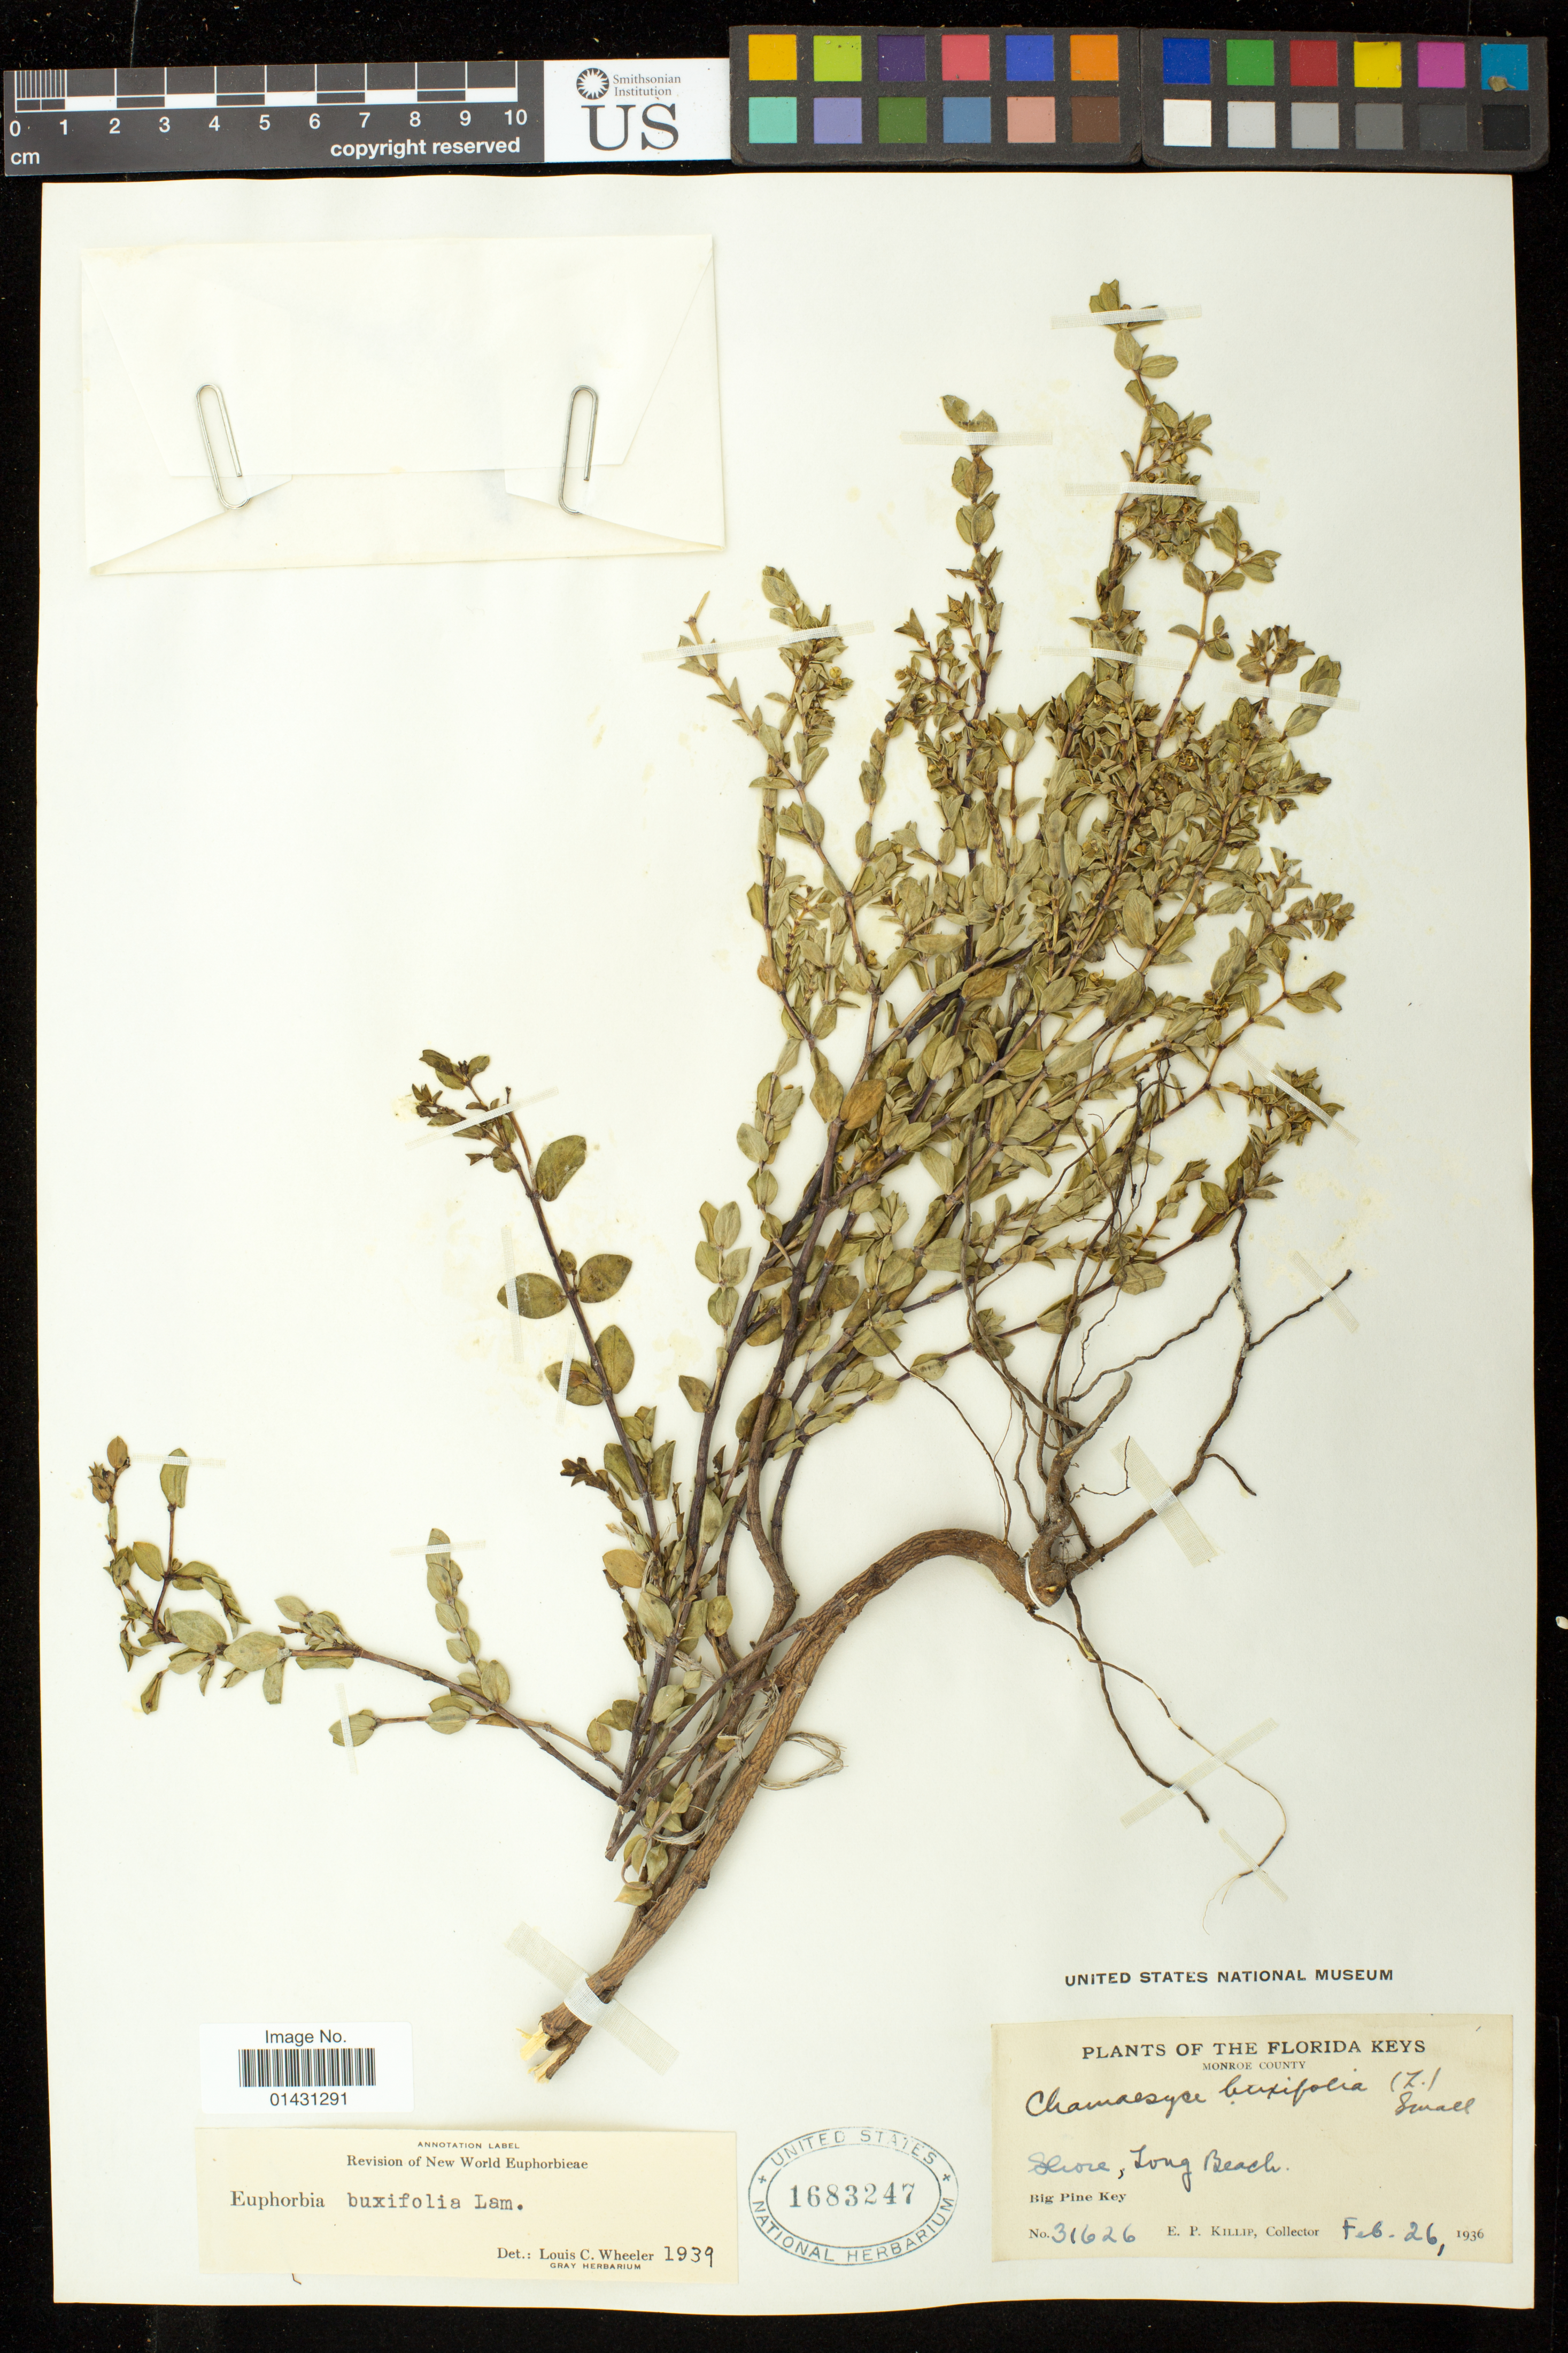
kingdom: Plantae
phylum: Tracheophyta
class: Magnoliopsida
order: Malpighiales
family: Euphorbiaceae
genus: Euphorbia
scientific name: Euphorbia mesembryanthemifolia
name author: Jacq.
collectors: E. P. Killip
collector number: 31626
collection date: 1936-02-26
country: United States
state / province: Florida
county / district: Monroe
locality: Shore, Long Beach; Big Pine Key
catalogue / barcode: US 1683247